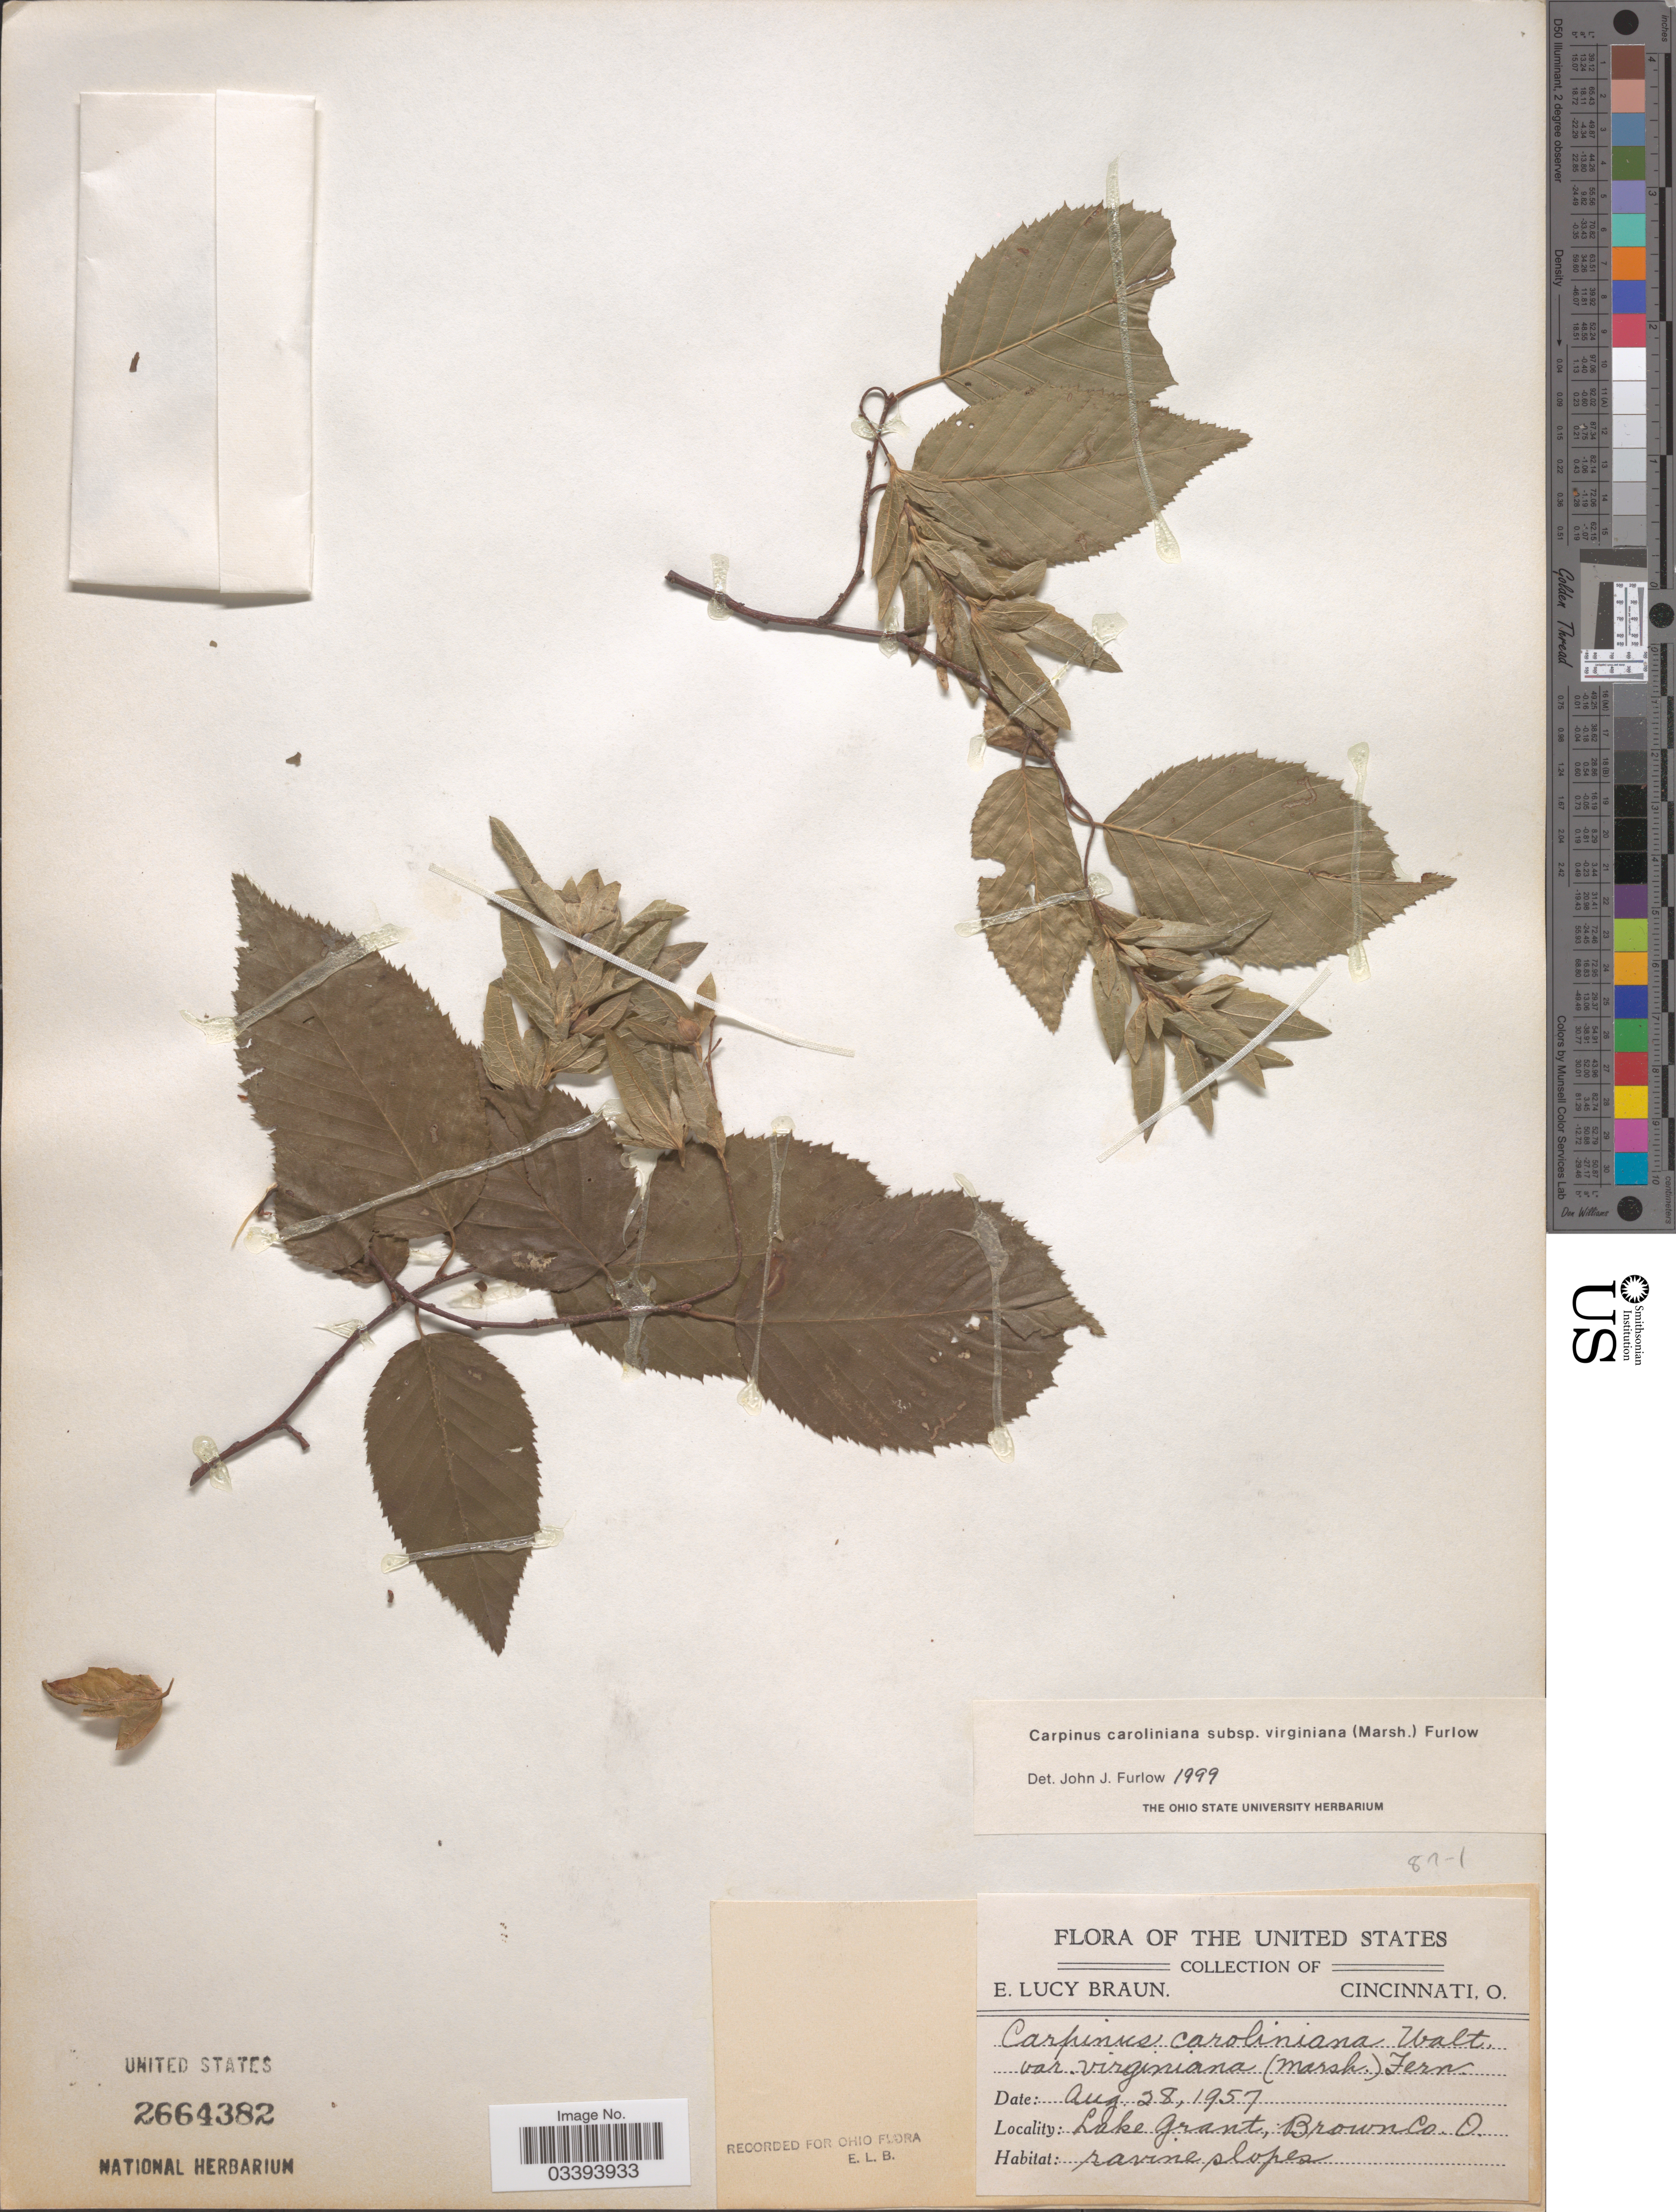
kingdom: Plantae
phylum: Tracheophyta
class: Magnoliopsida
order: Fagales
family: Betulaceae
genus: Carpinus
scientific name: Carpinus caroliniana subsp. virginiana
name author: (Marshall) Furlow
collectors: E. L. Braun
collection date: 1957-08-28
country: United States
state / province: Ohio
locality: Lake Grant, Bown Co.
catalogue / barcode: US 2664382